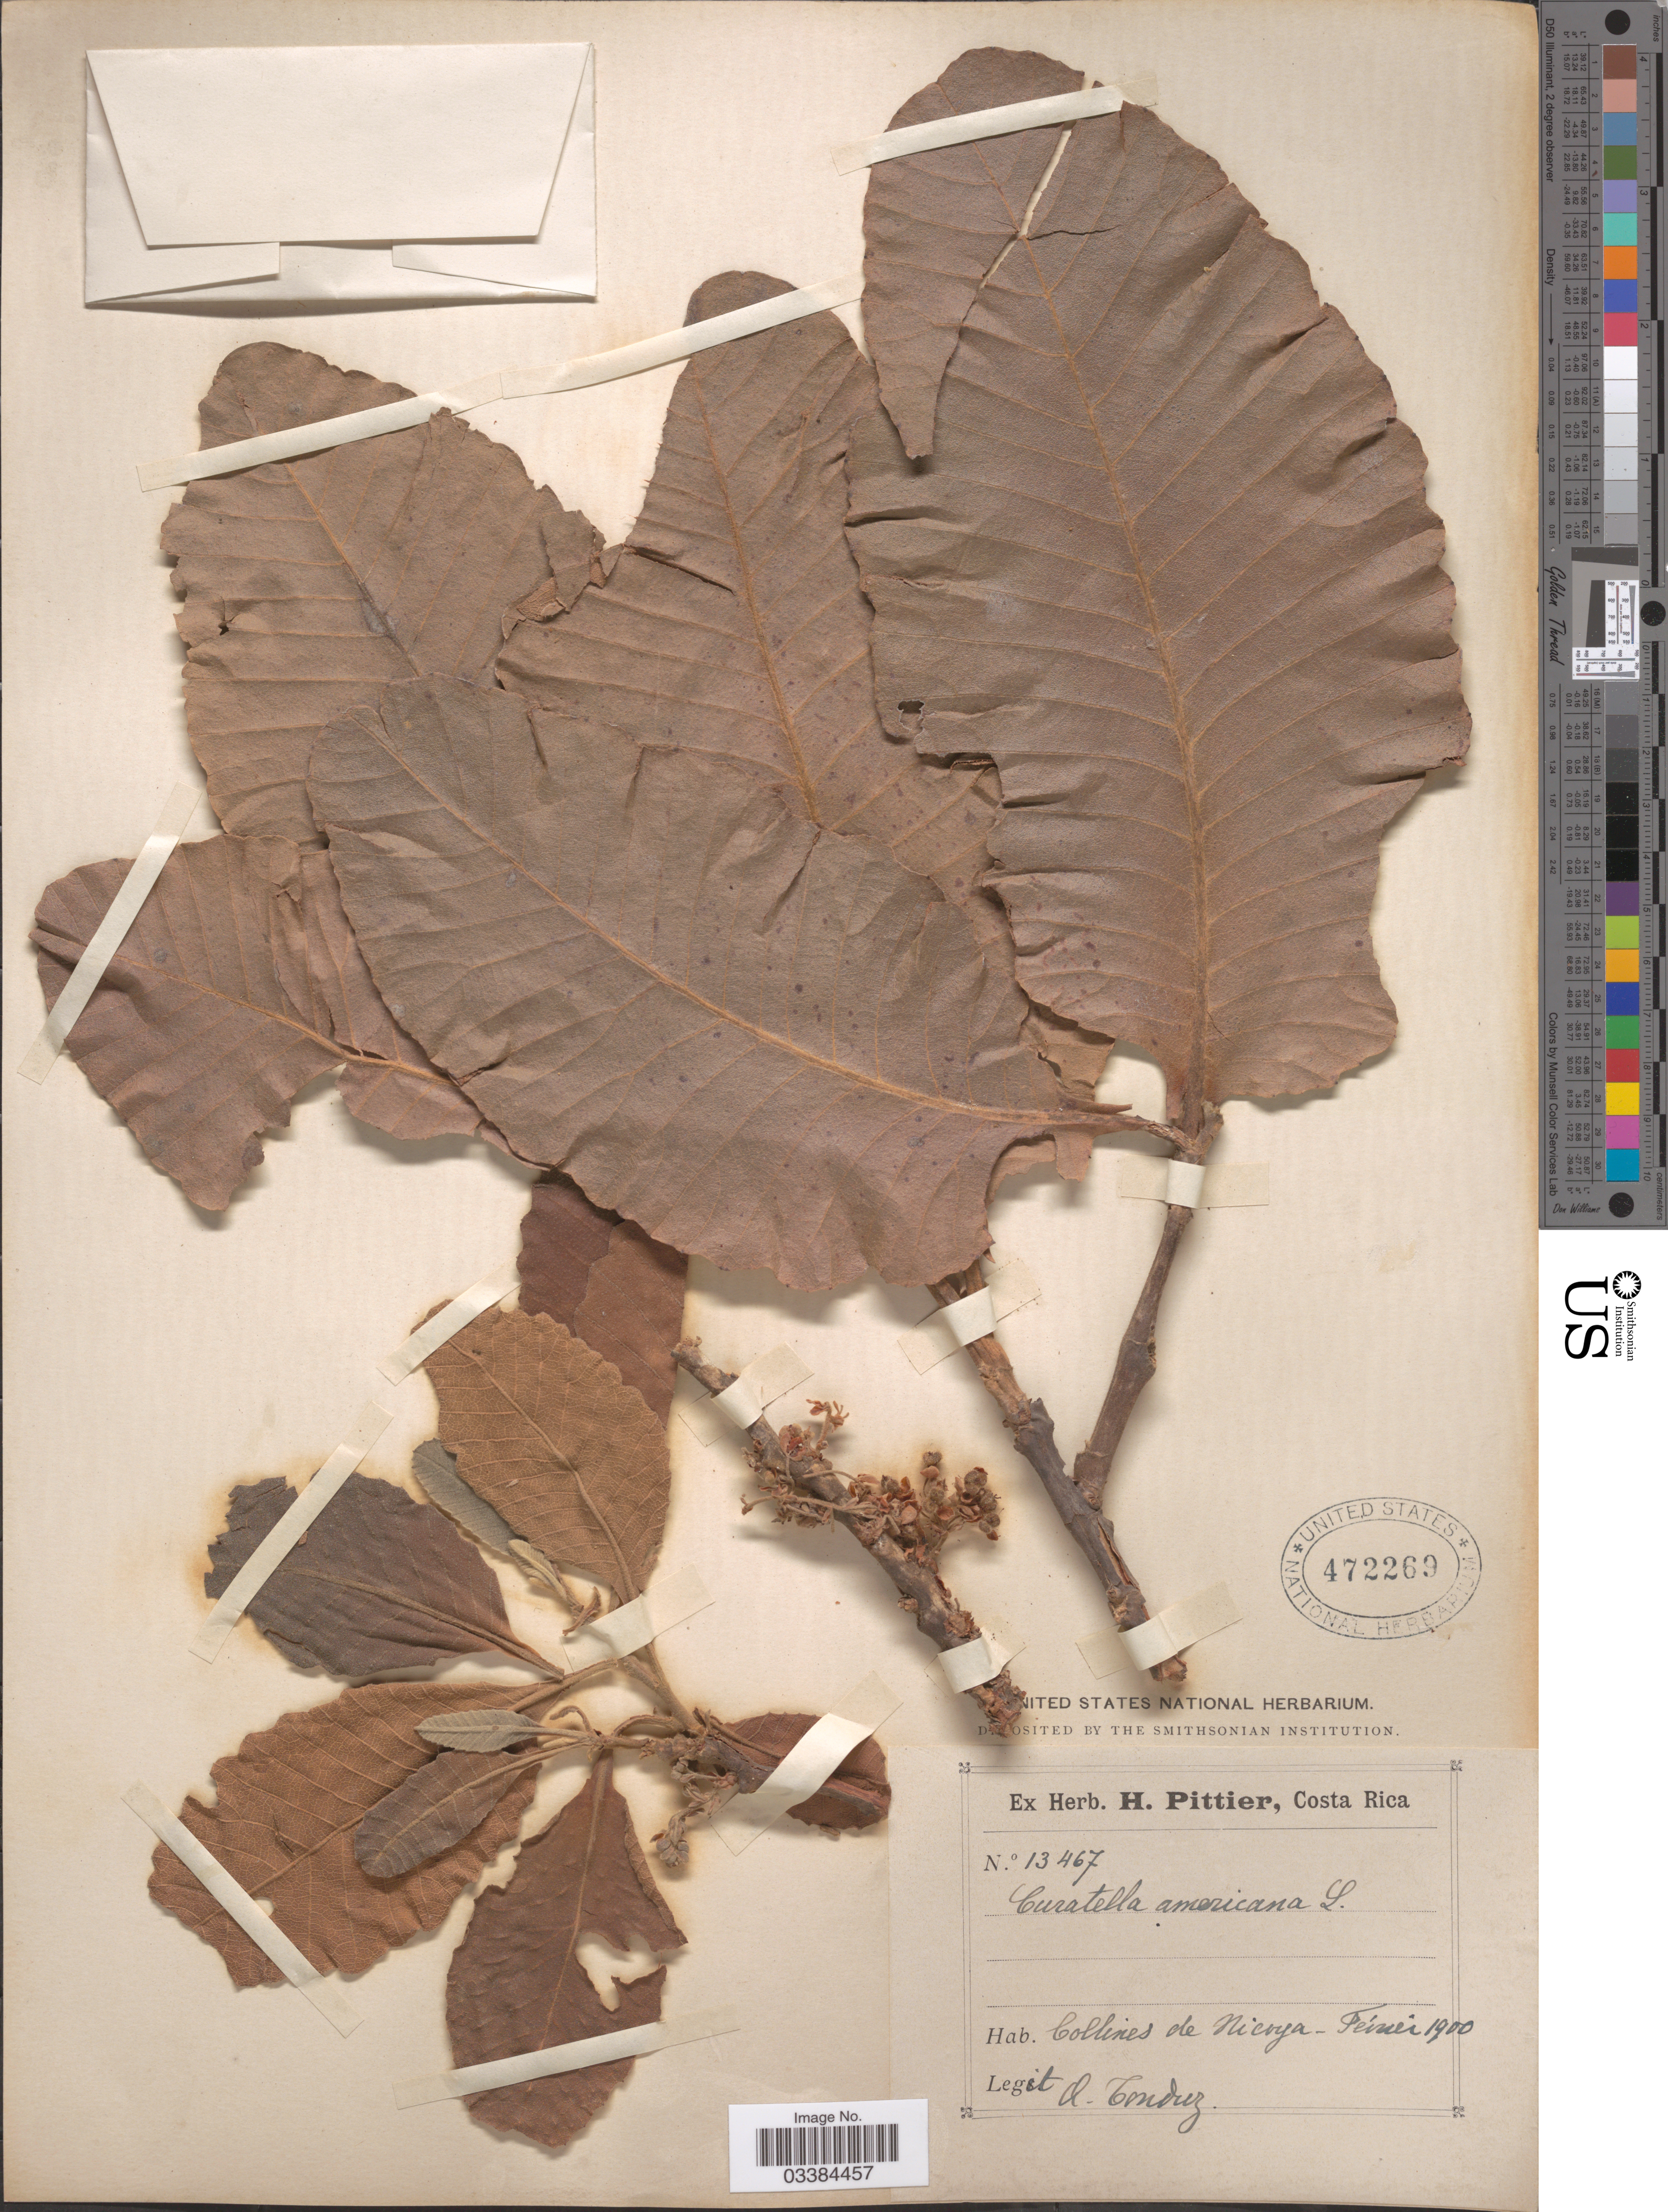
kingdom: Plantae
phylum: Tracheophyta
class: Magnoliopsida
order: Dilleniales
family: Dilleniaceae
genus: Curatella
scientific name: Curatella americana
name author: L.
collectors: A. Tonduz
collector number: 13467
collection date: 1900-02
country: Costa Rica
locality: Collines de Nicoya.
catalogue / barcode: US 472269